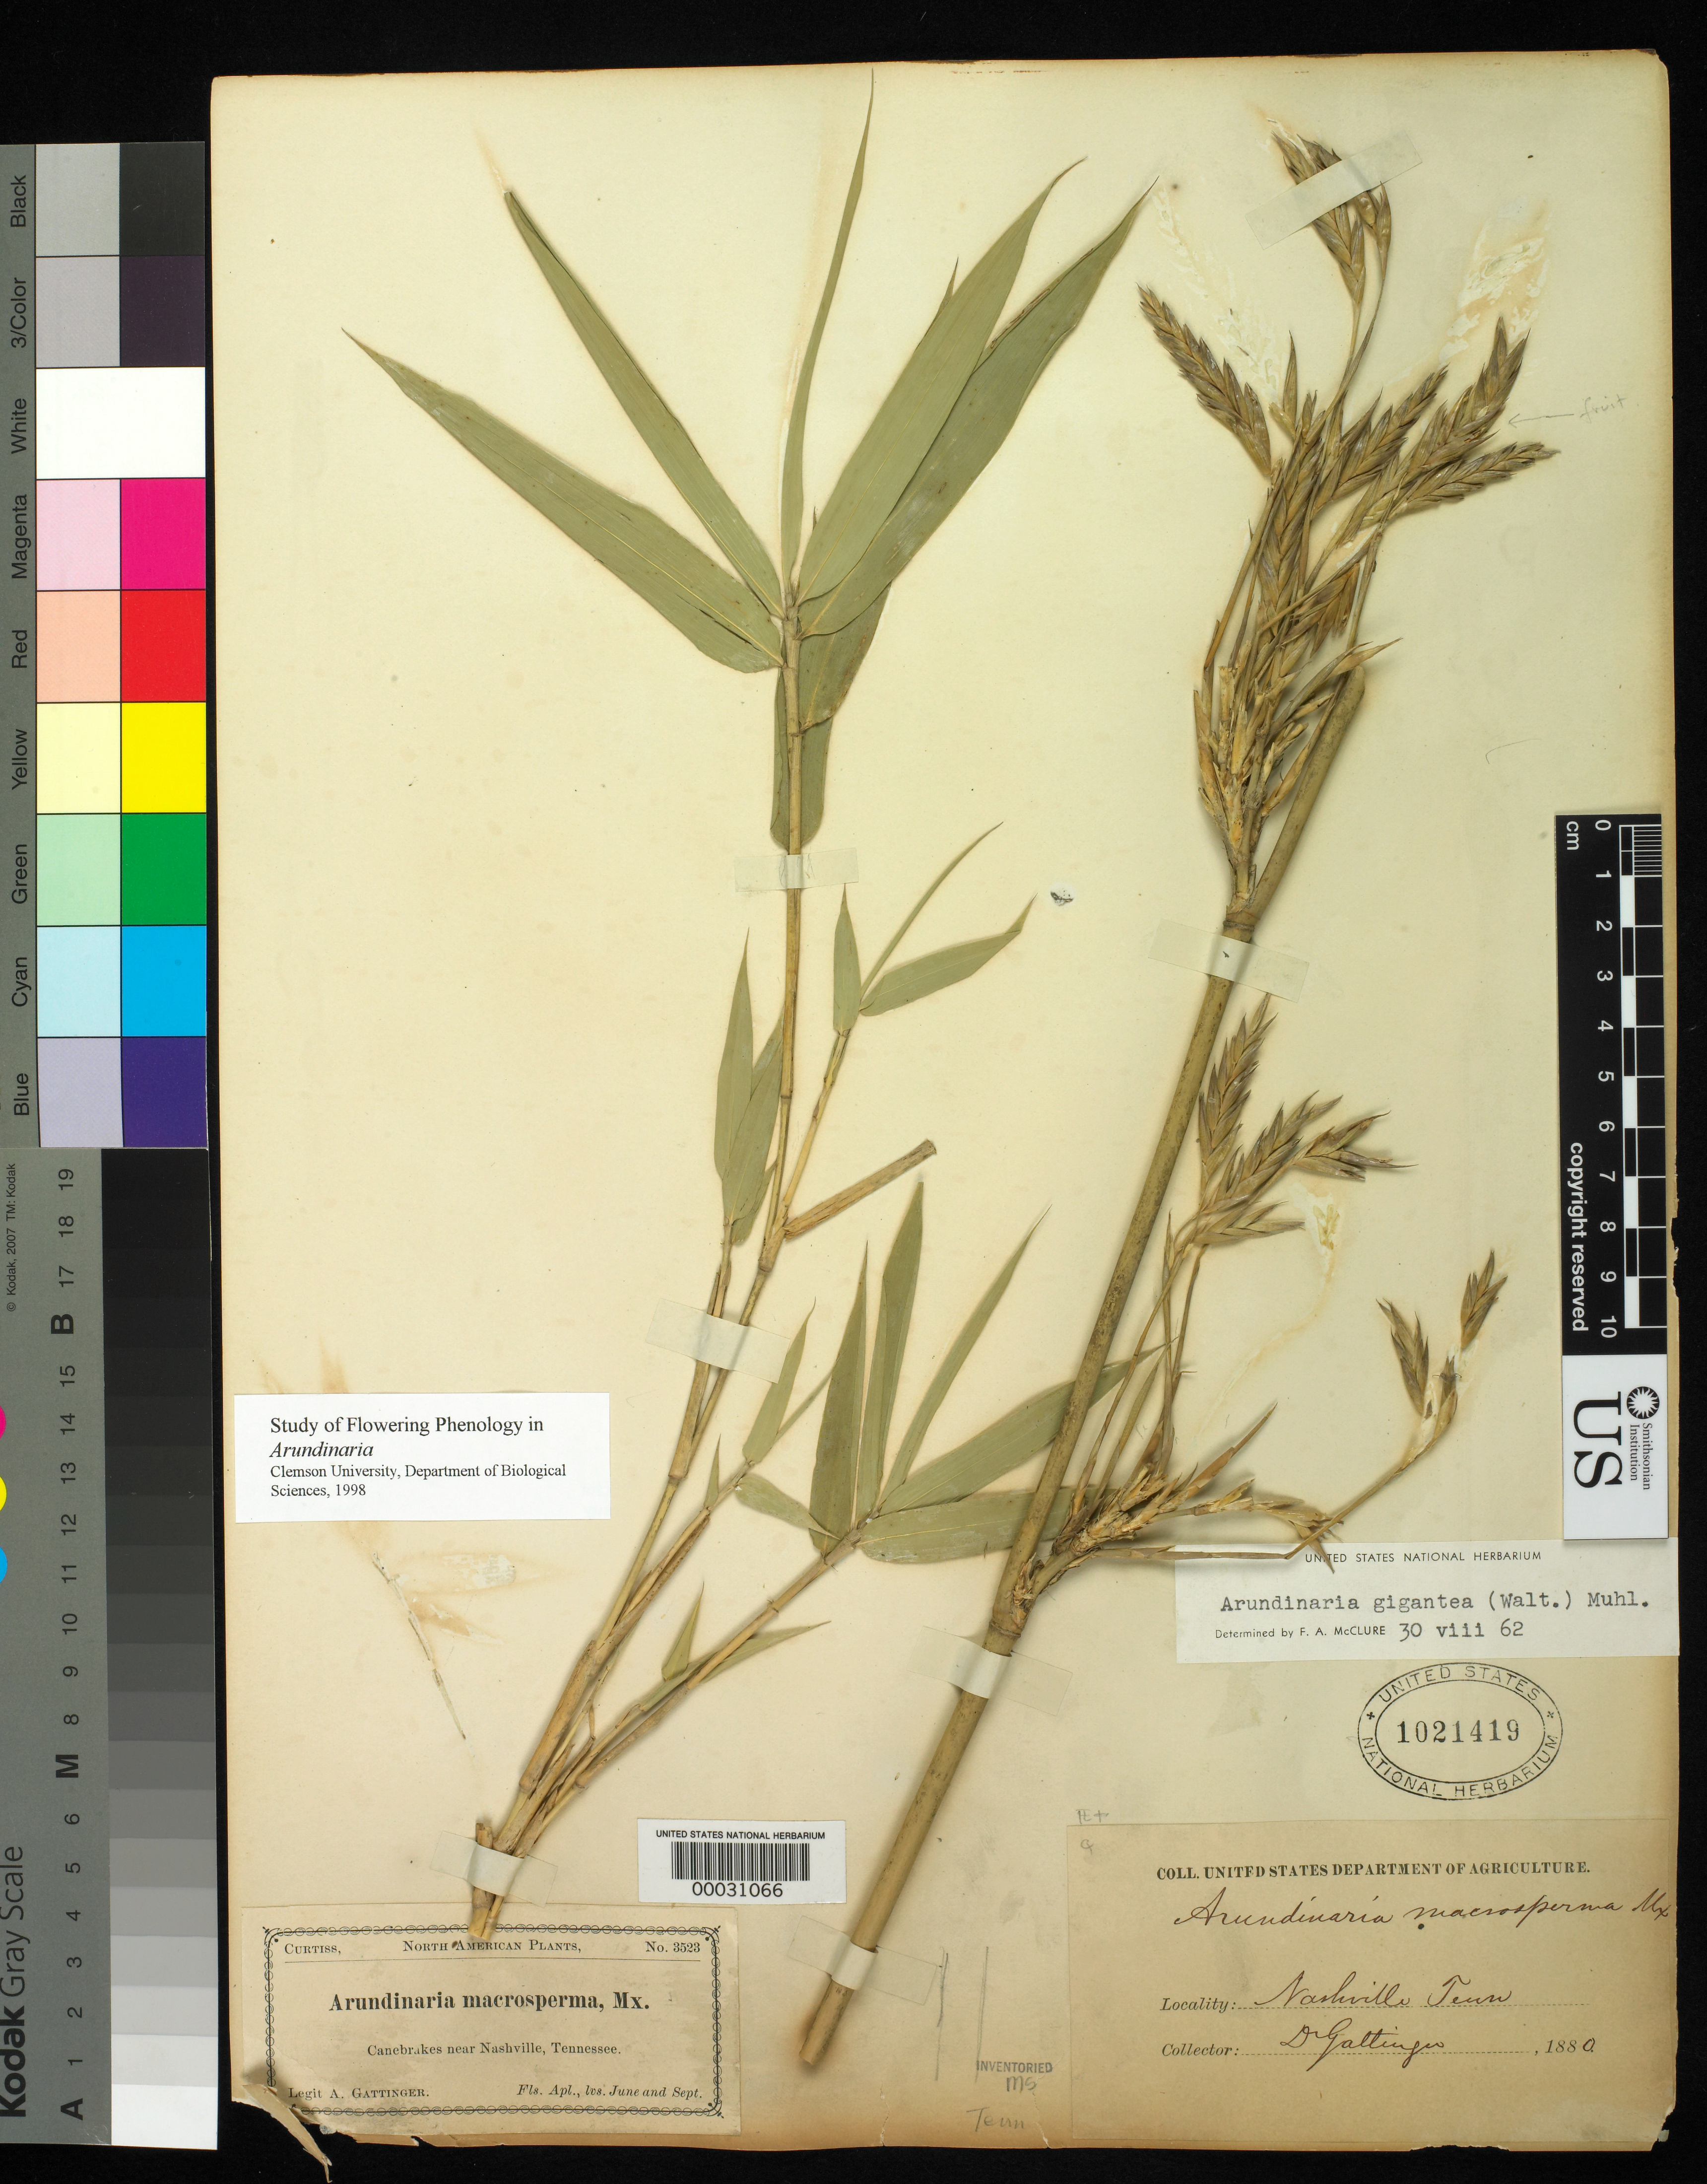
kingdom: Plantae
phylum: Tracheophyta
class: Liliopsida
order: Poales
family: Poaceae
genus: Arundinaria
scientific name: Arundinaria gigantea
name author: (Walter) Muhl.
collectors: A. Gattinger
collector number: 3523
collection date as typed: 1880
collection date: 1880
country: United States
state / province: Tennessee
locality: Canebrakes, nashville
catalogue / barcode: US 1021419